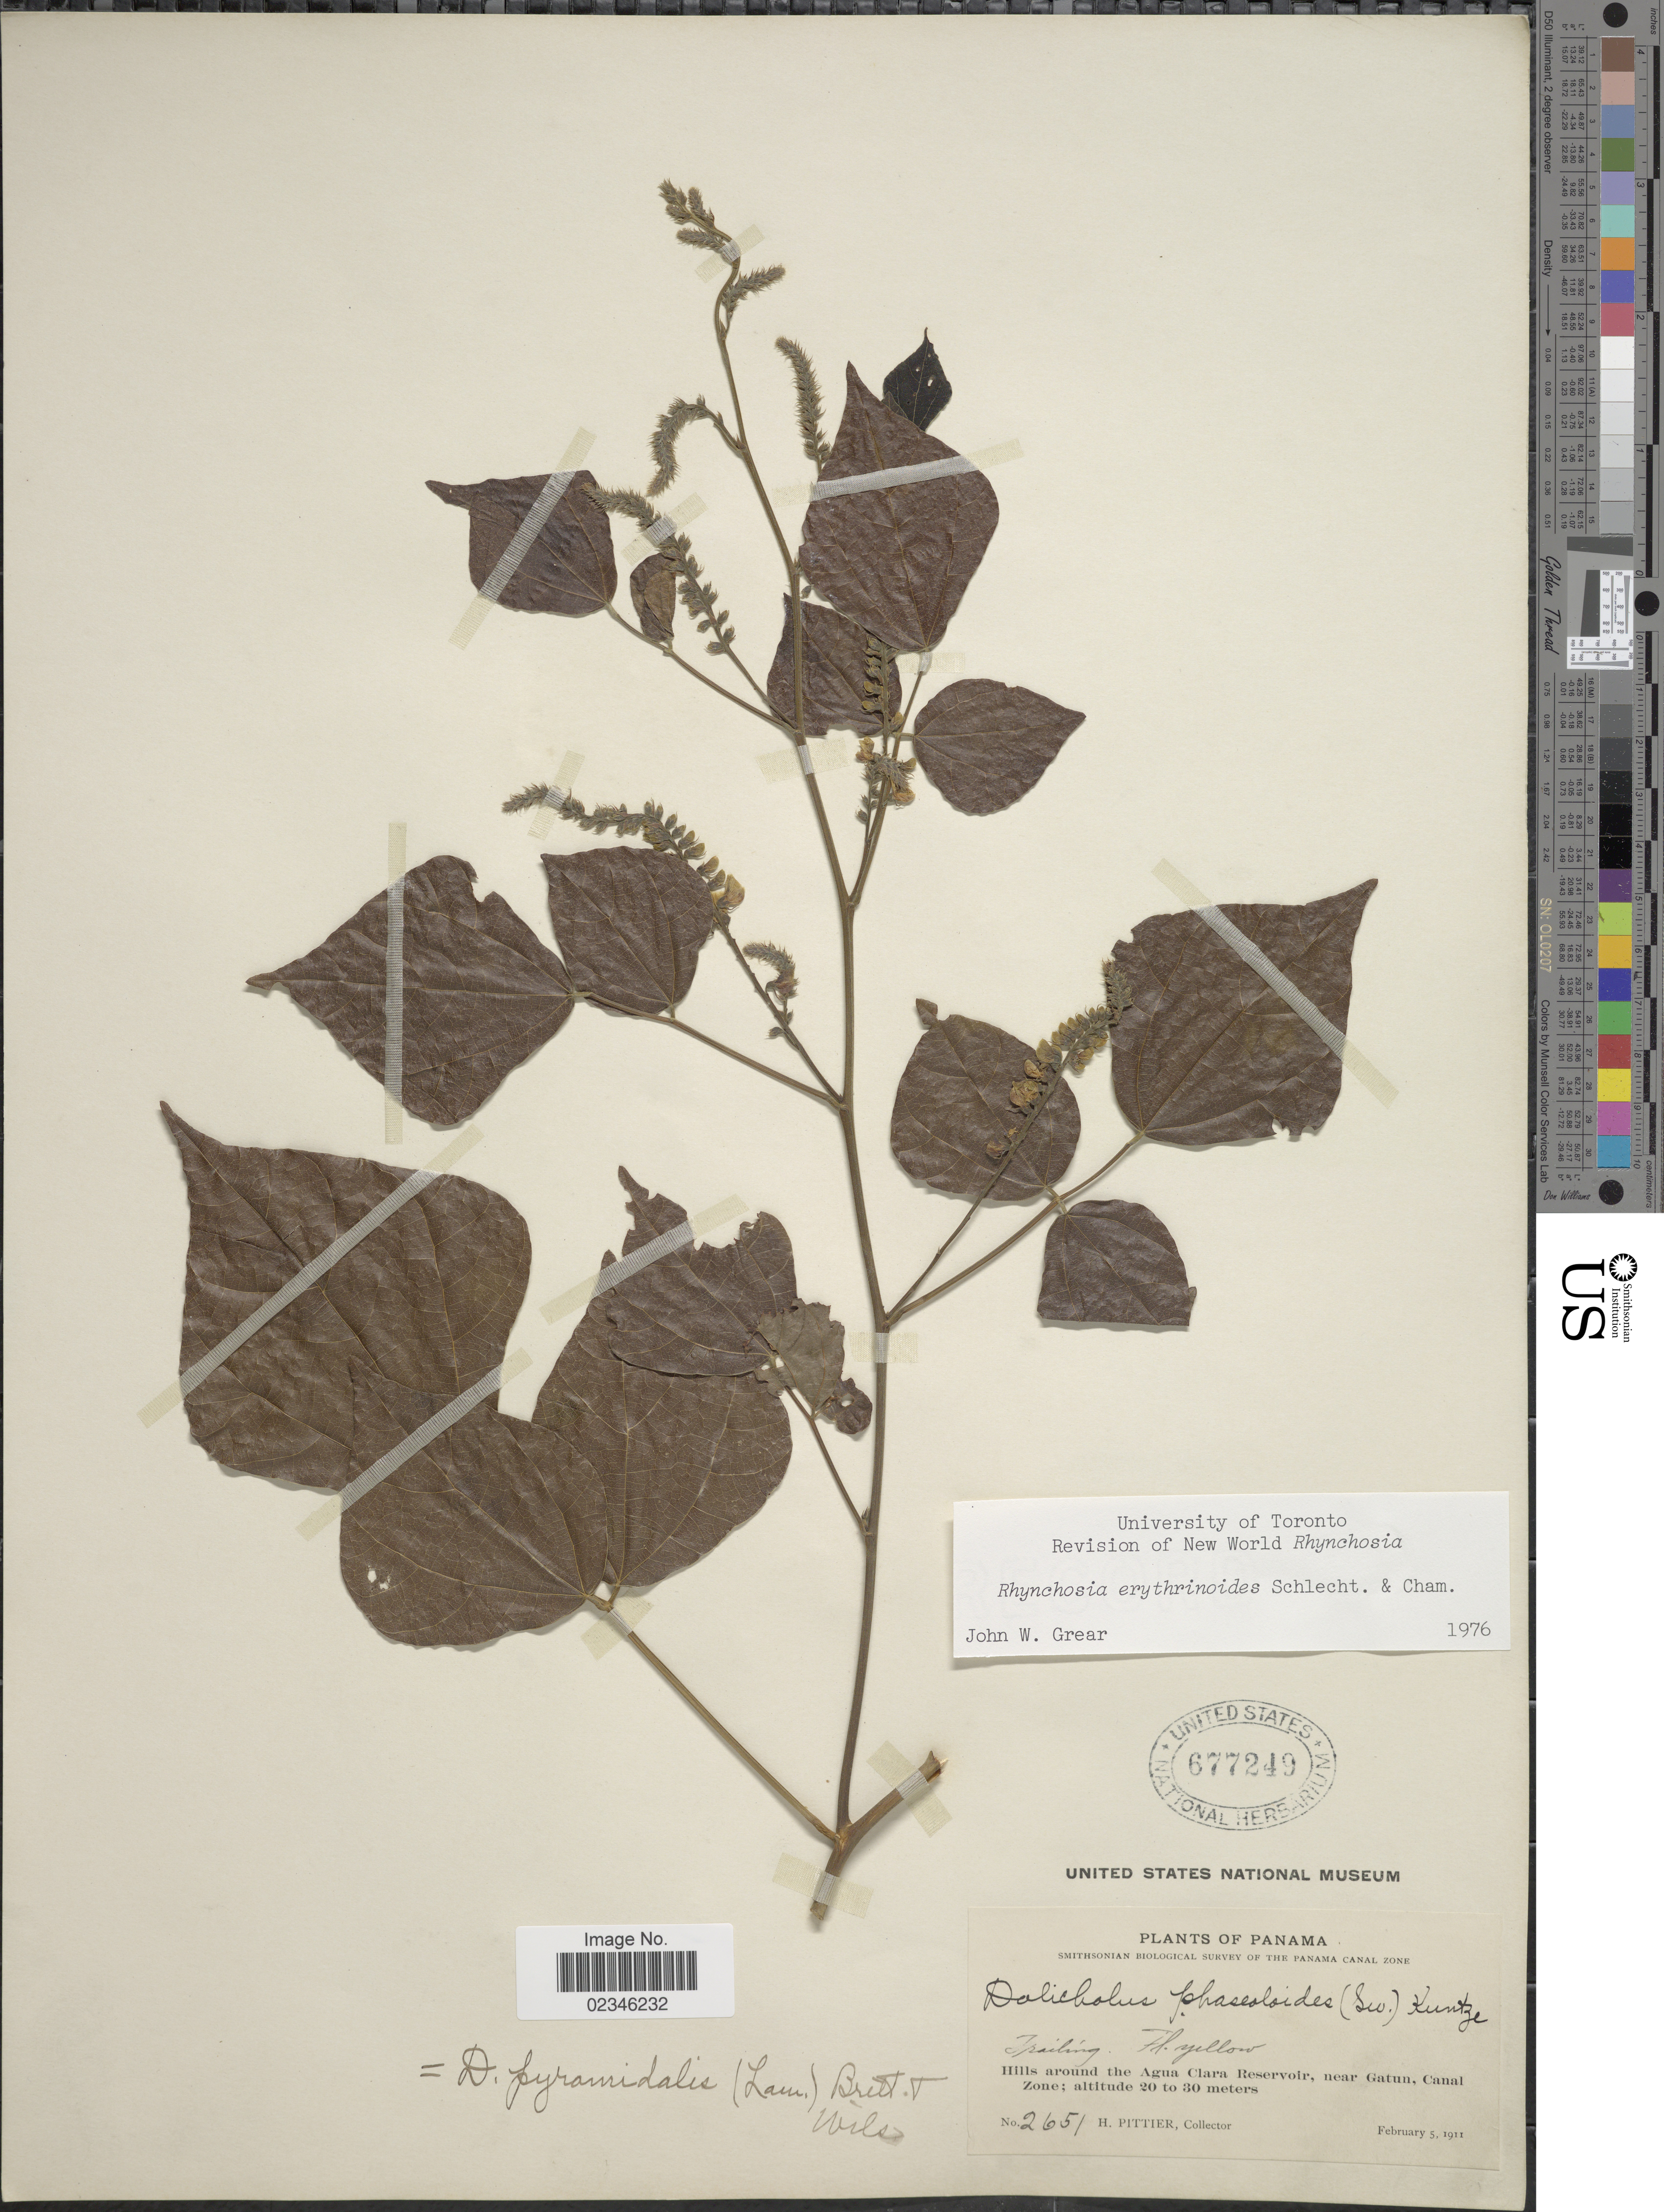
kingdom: Plantae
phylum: Tracheophyta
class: Magnoliopsida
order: Fabales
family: Fabaceae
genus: Rhynchosia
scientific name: Rhynchosia erythrinoides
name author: Schltdl. & Cham.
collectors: H. F. Pittier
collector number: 2651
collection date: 1911-02-05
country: Panama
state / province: Colón / Panamá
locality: Panama Canal Zone. Hills around the Agua Clara Reservoir, near Gatun, Canal Zone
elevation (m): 20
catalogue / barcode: US 677249